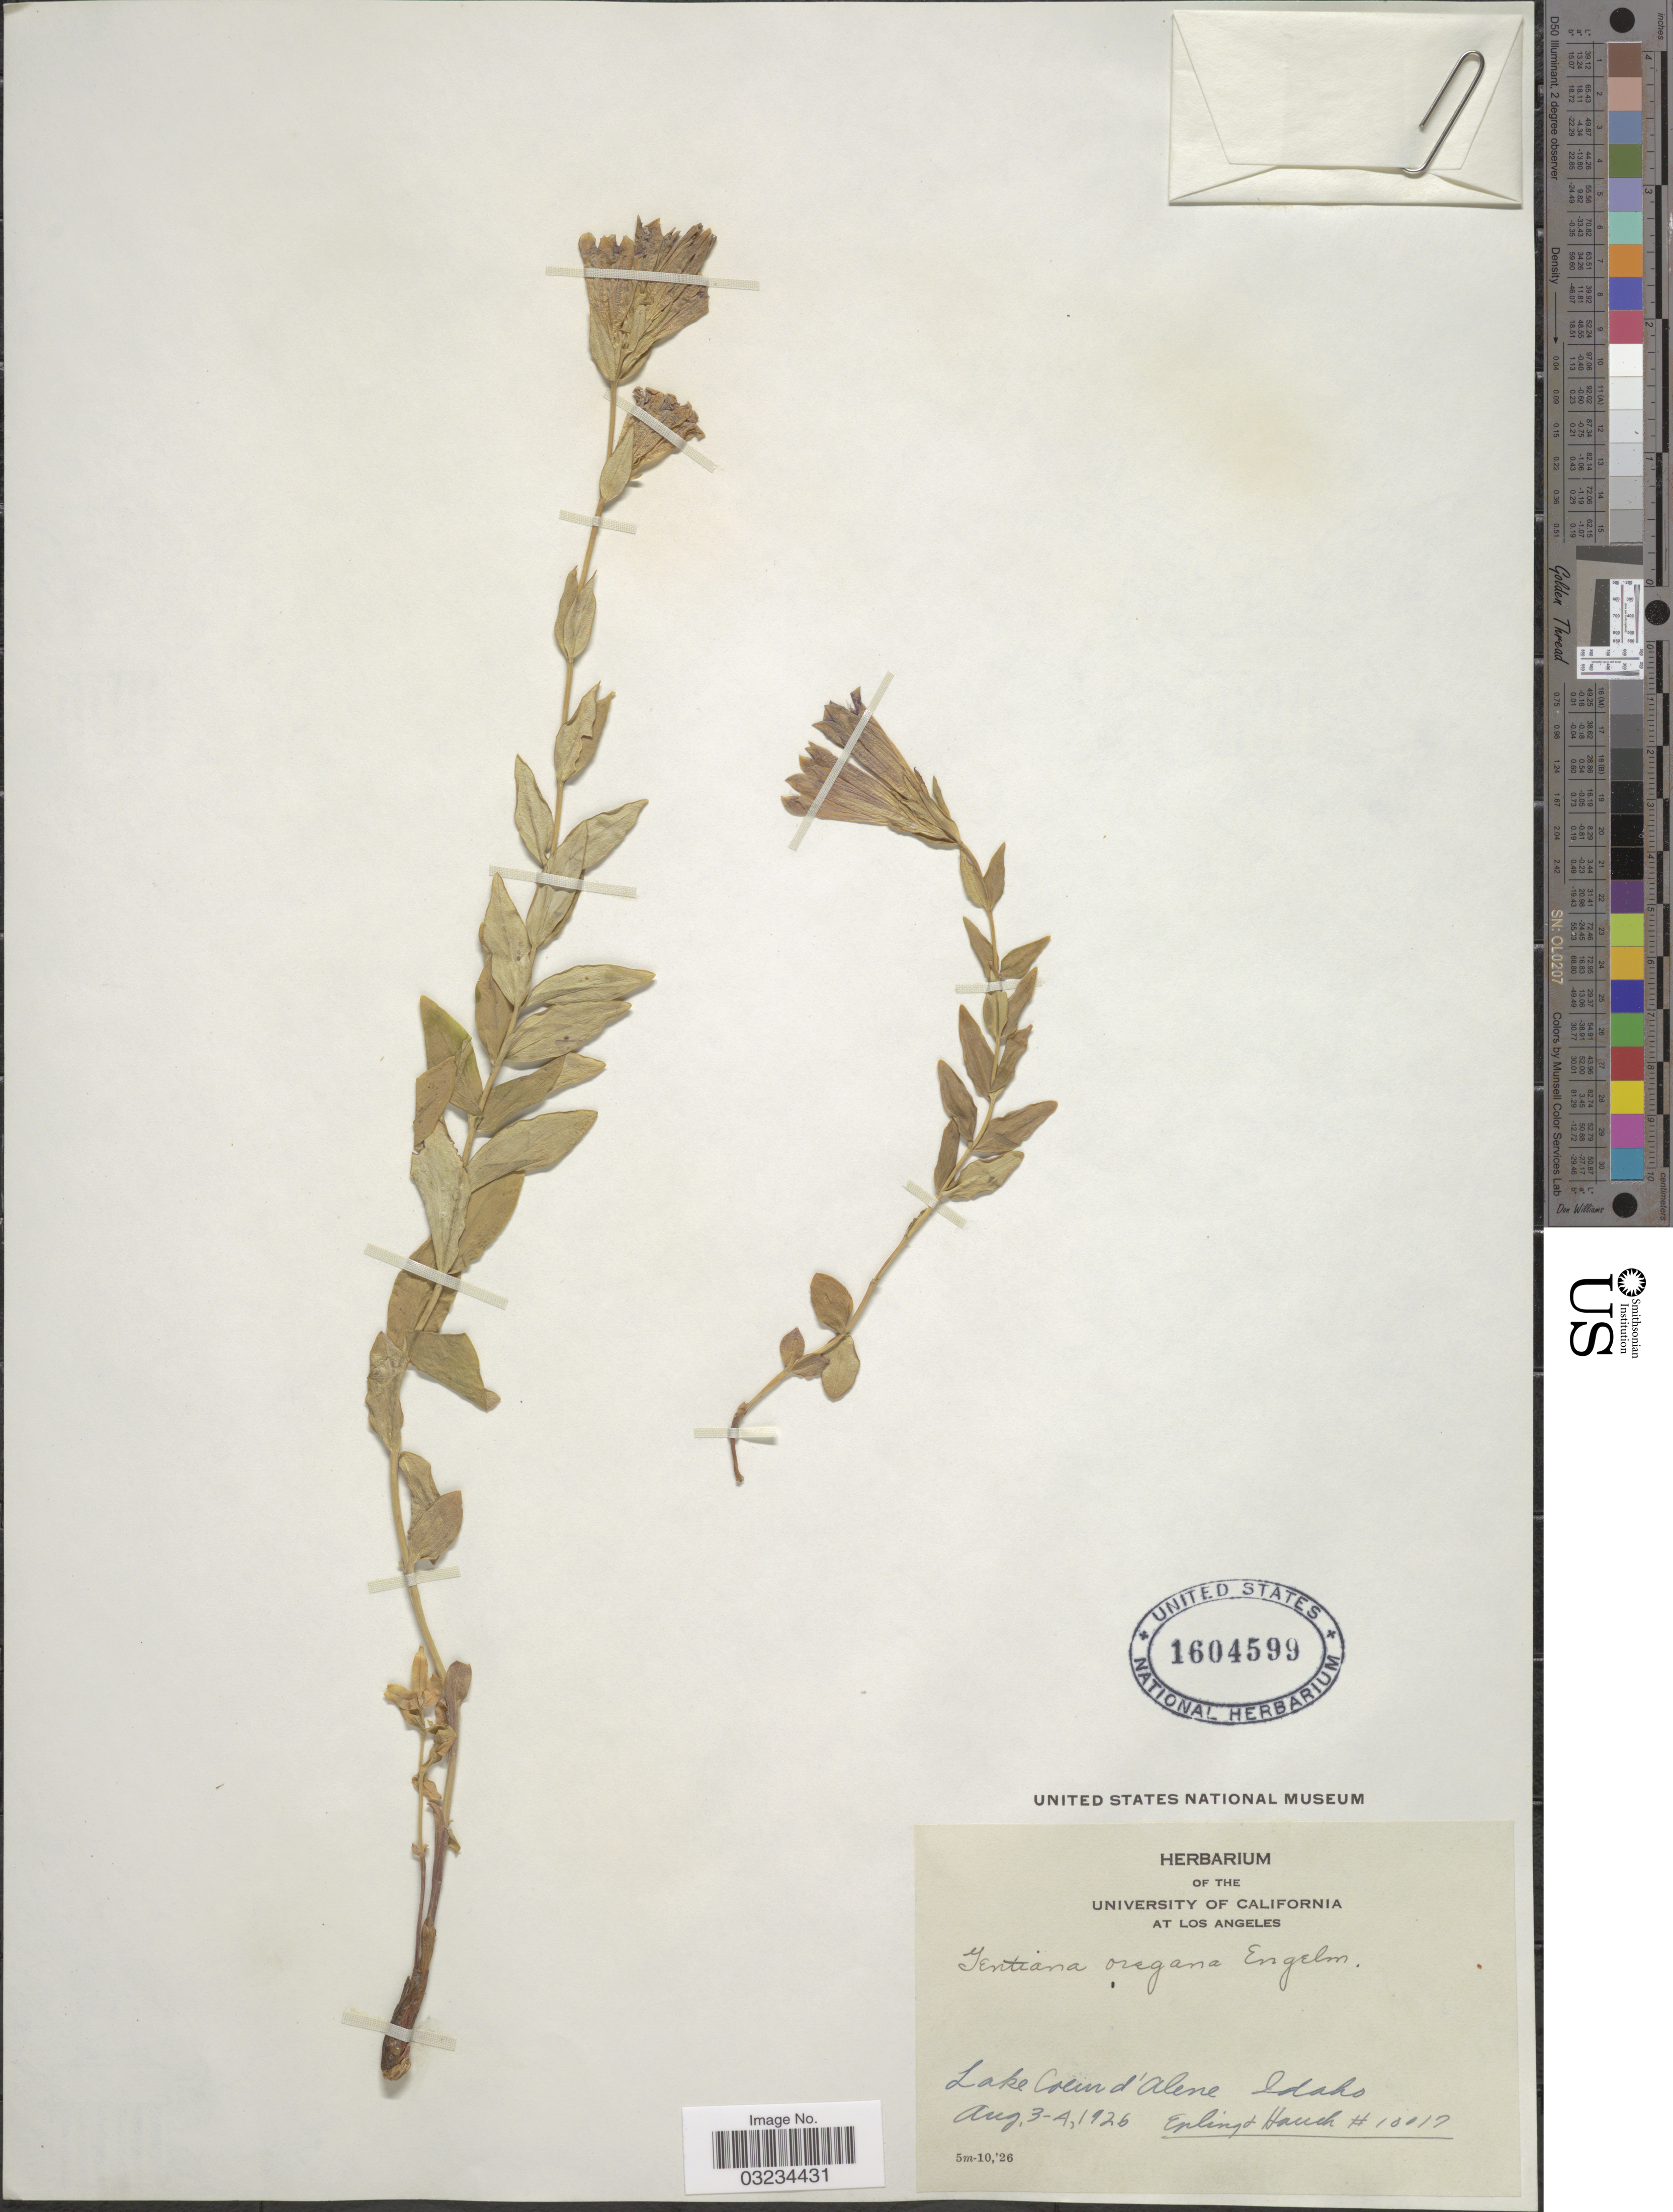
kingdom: Plantae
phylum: Tracheophyta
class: Magnoliopsida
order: Gentianales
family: Gentianaceae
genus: Gentiana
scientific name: Gentiana oregana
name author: Engelm. ex A. Gray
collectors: -- Epling & -. Hauch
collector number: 10017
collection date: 1926-08-03/1926-08-04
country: United States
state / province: Idaho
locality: Lake Coeur d'Alene.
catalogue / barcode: US 1604599